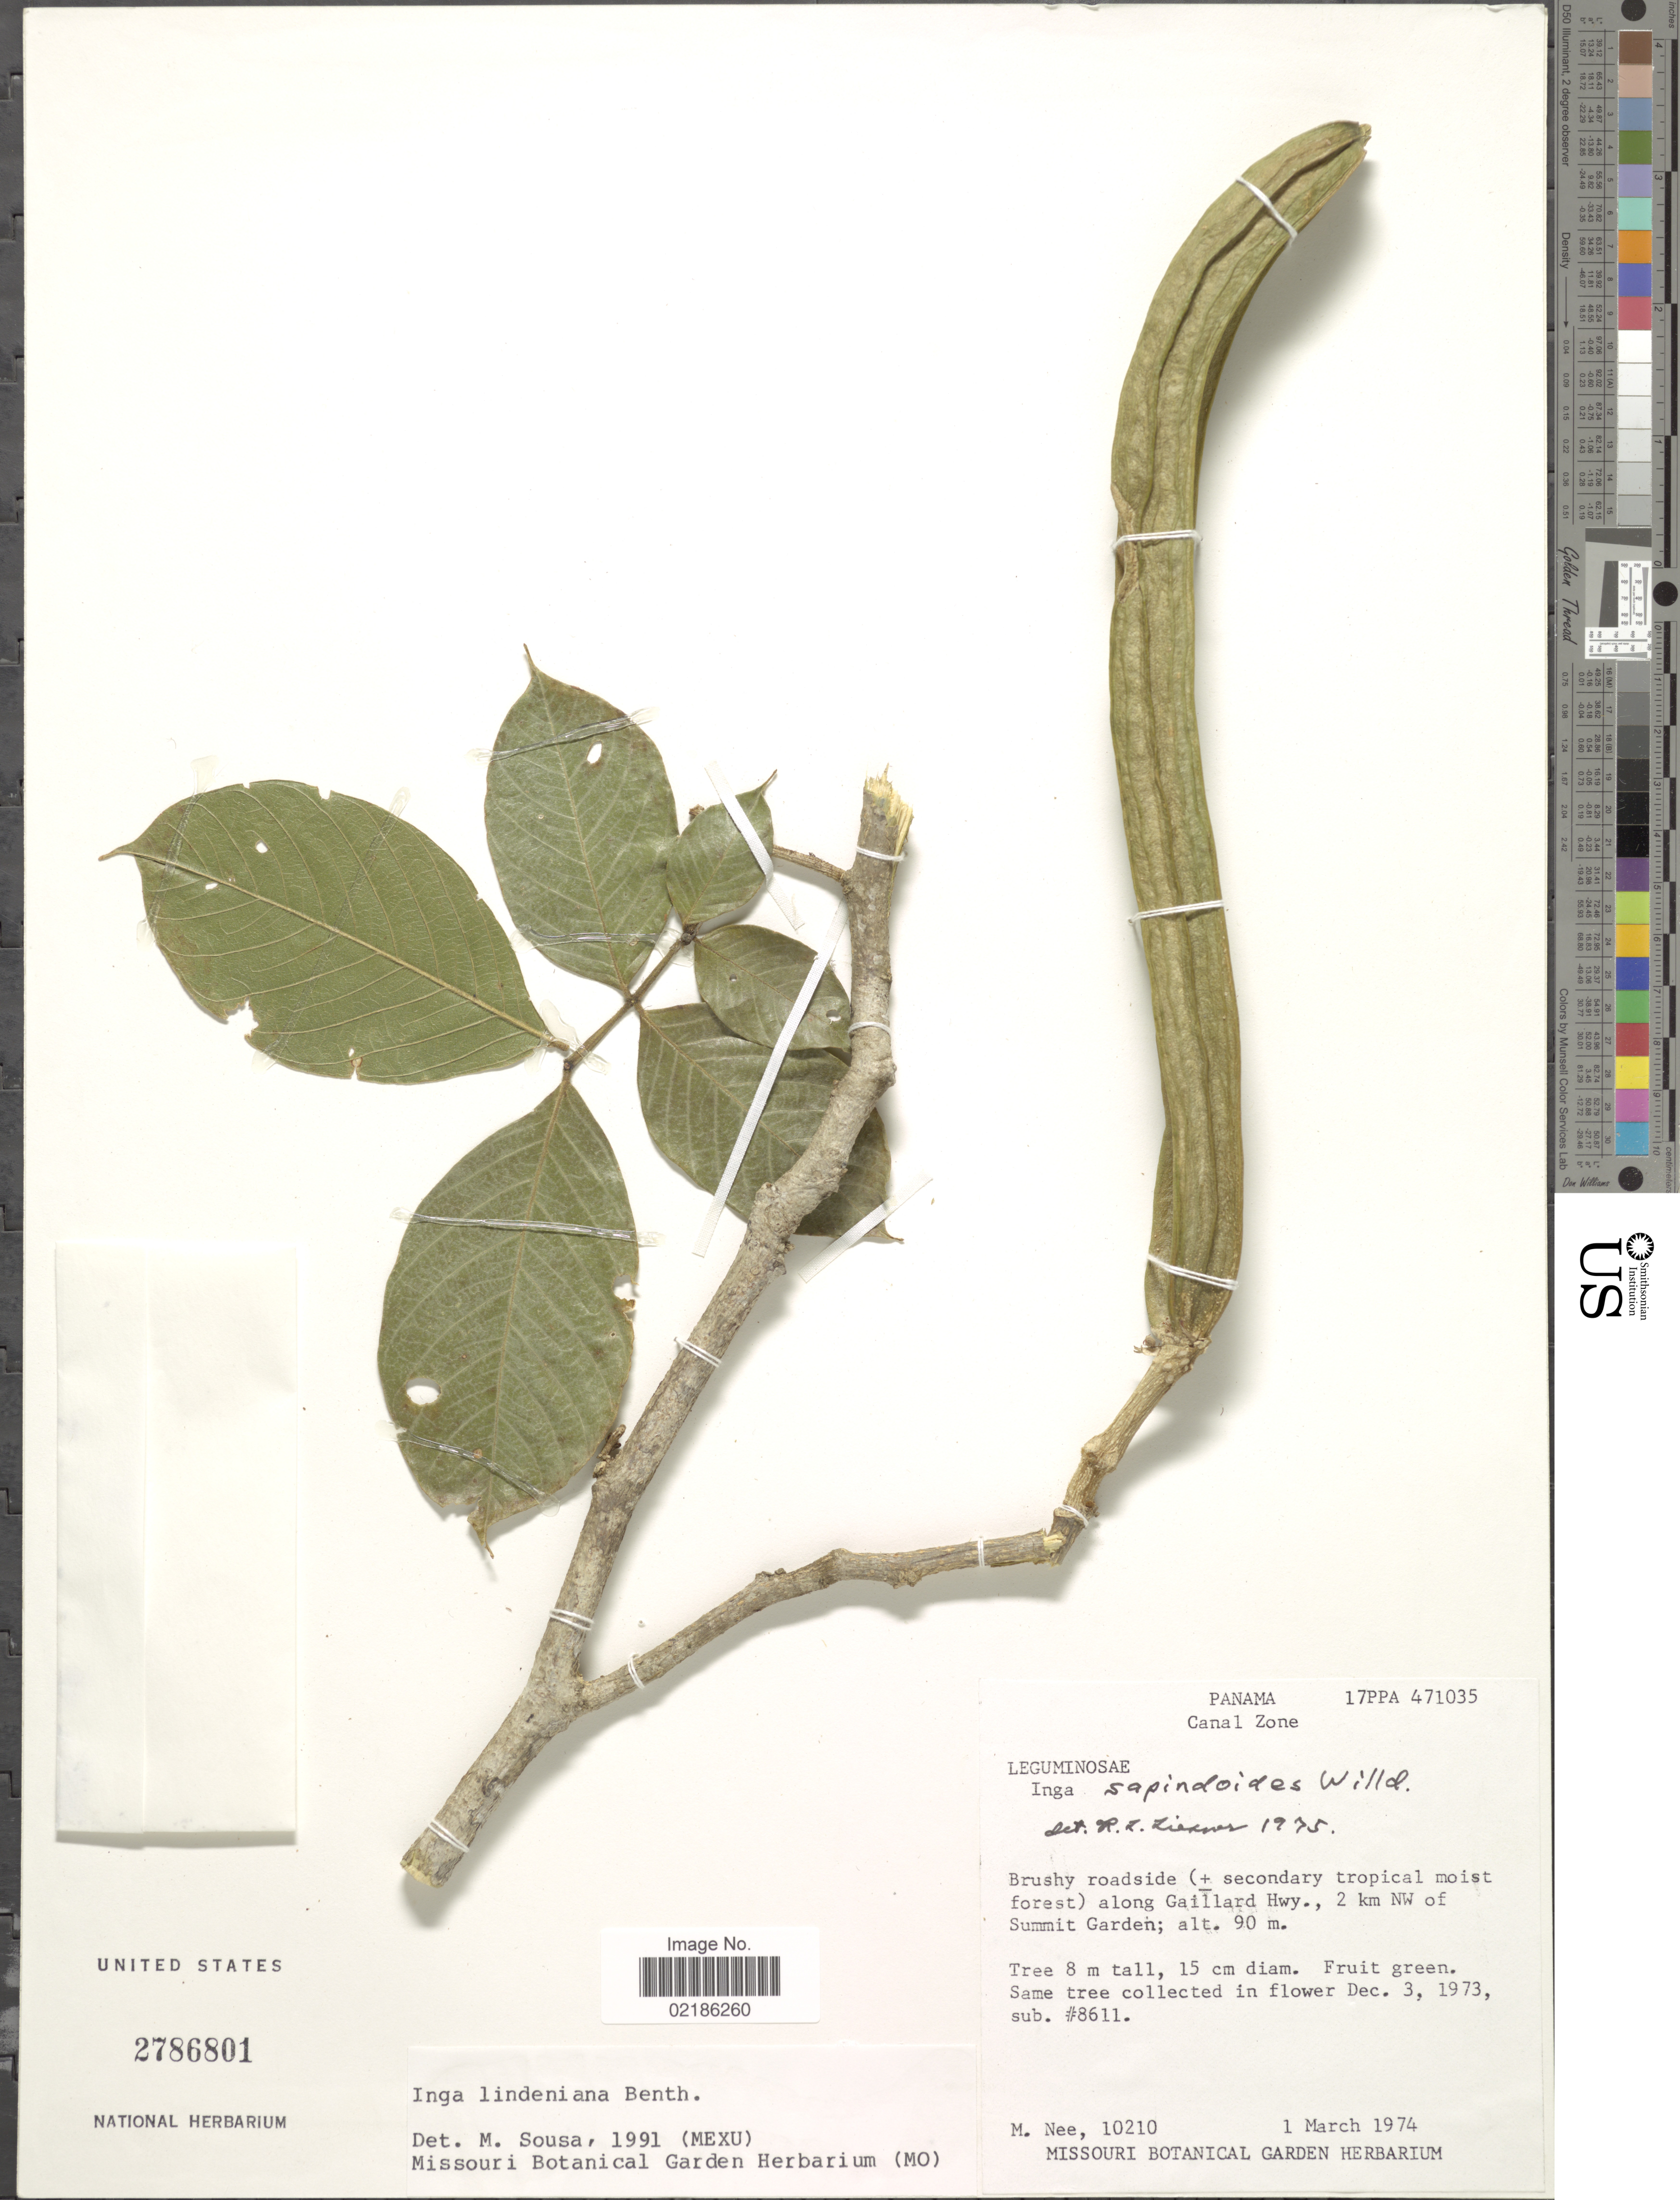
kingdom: Plantae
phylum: Tracheophyta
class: Magnoliopsida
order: Fabales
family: Fabaceae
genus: Inga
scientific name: Inga lindeniana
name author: Benth.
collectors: M. Nee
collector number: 10210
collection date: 1974-03-01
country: Panama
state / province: Colón / Panamá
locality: Canal Zone, along Gaillard Hwy, 2 km NW of Summit Garden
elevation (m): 90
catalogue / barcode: US 2786801